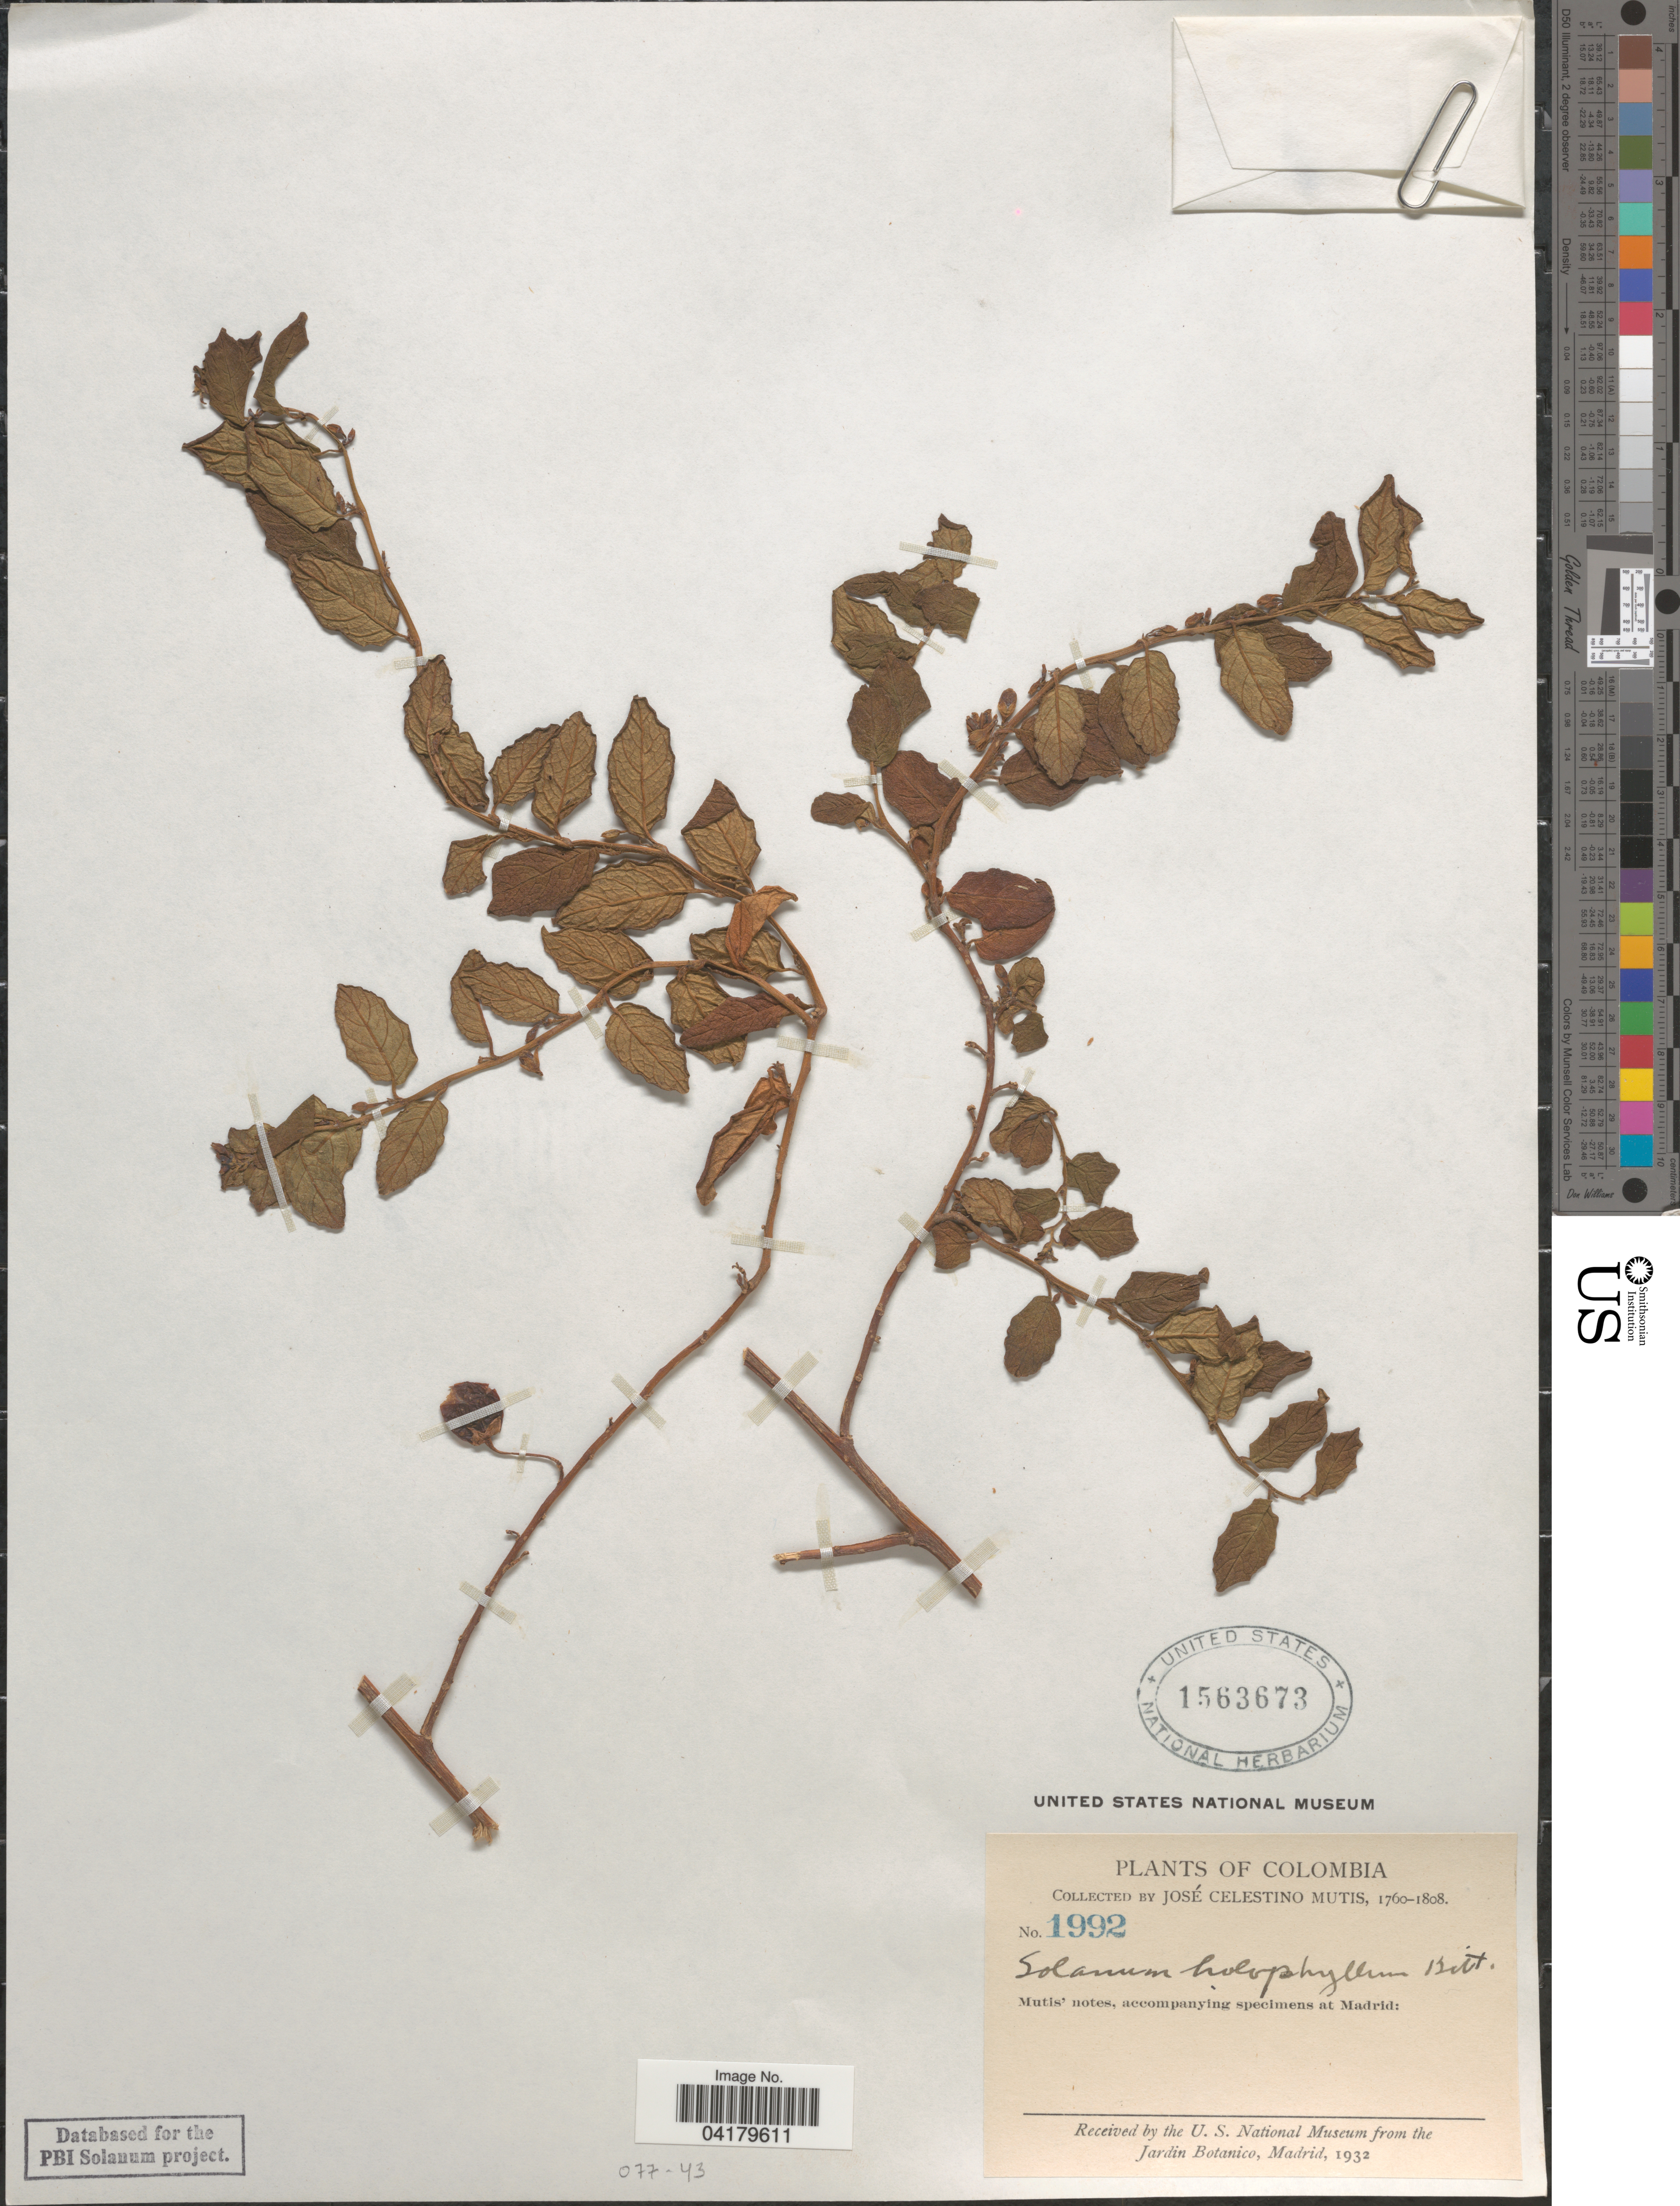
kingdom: Plantae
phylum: Tracheophyta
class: Magnoliopsida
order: Solanales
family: Solanaceae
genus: Solanum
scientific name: Solanum holophyllum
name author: Bitter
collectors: J. C. B. Mutis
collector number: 1992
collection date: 1760/1808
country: Colombia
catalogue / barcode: US 1563673